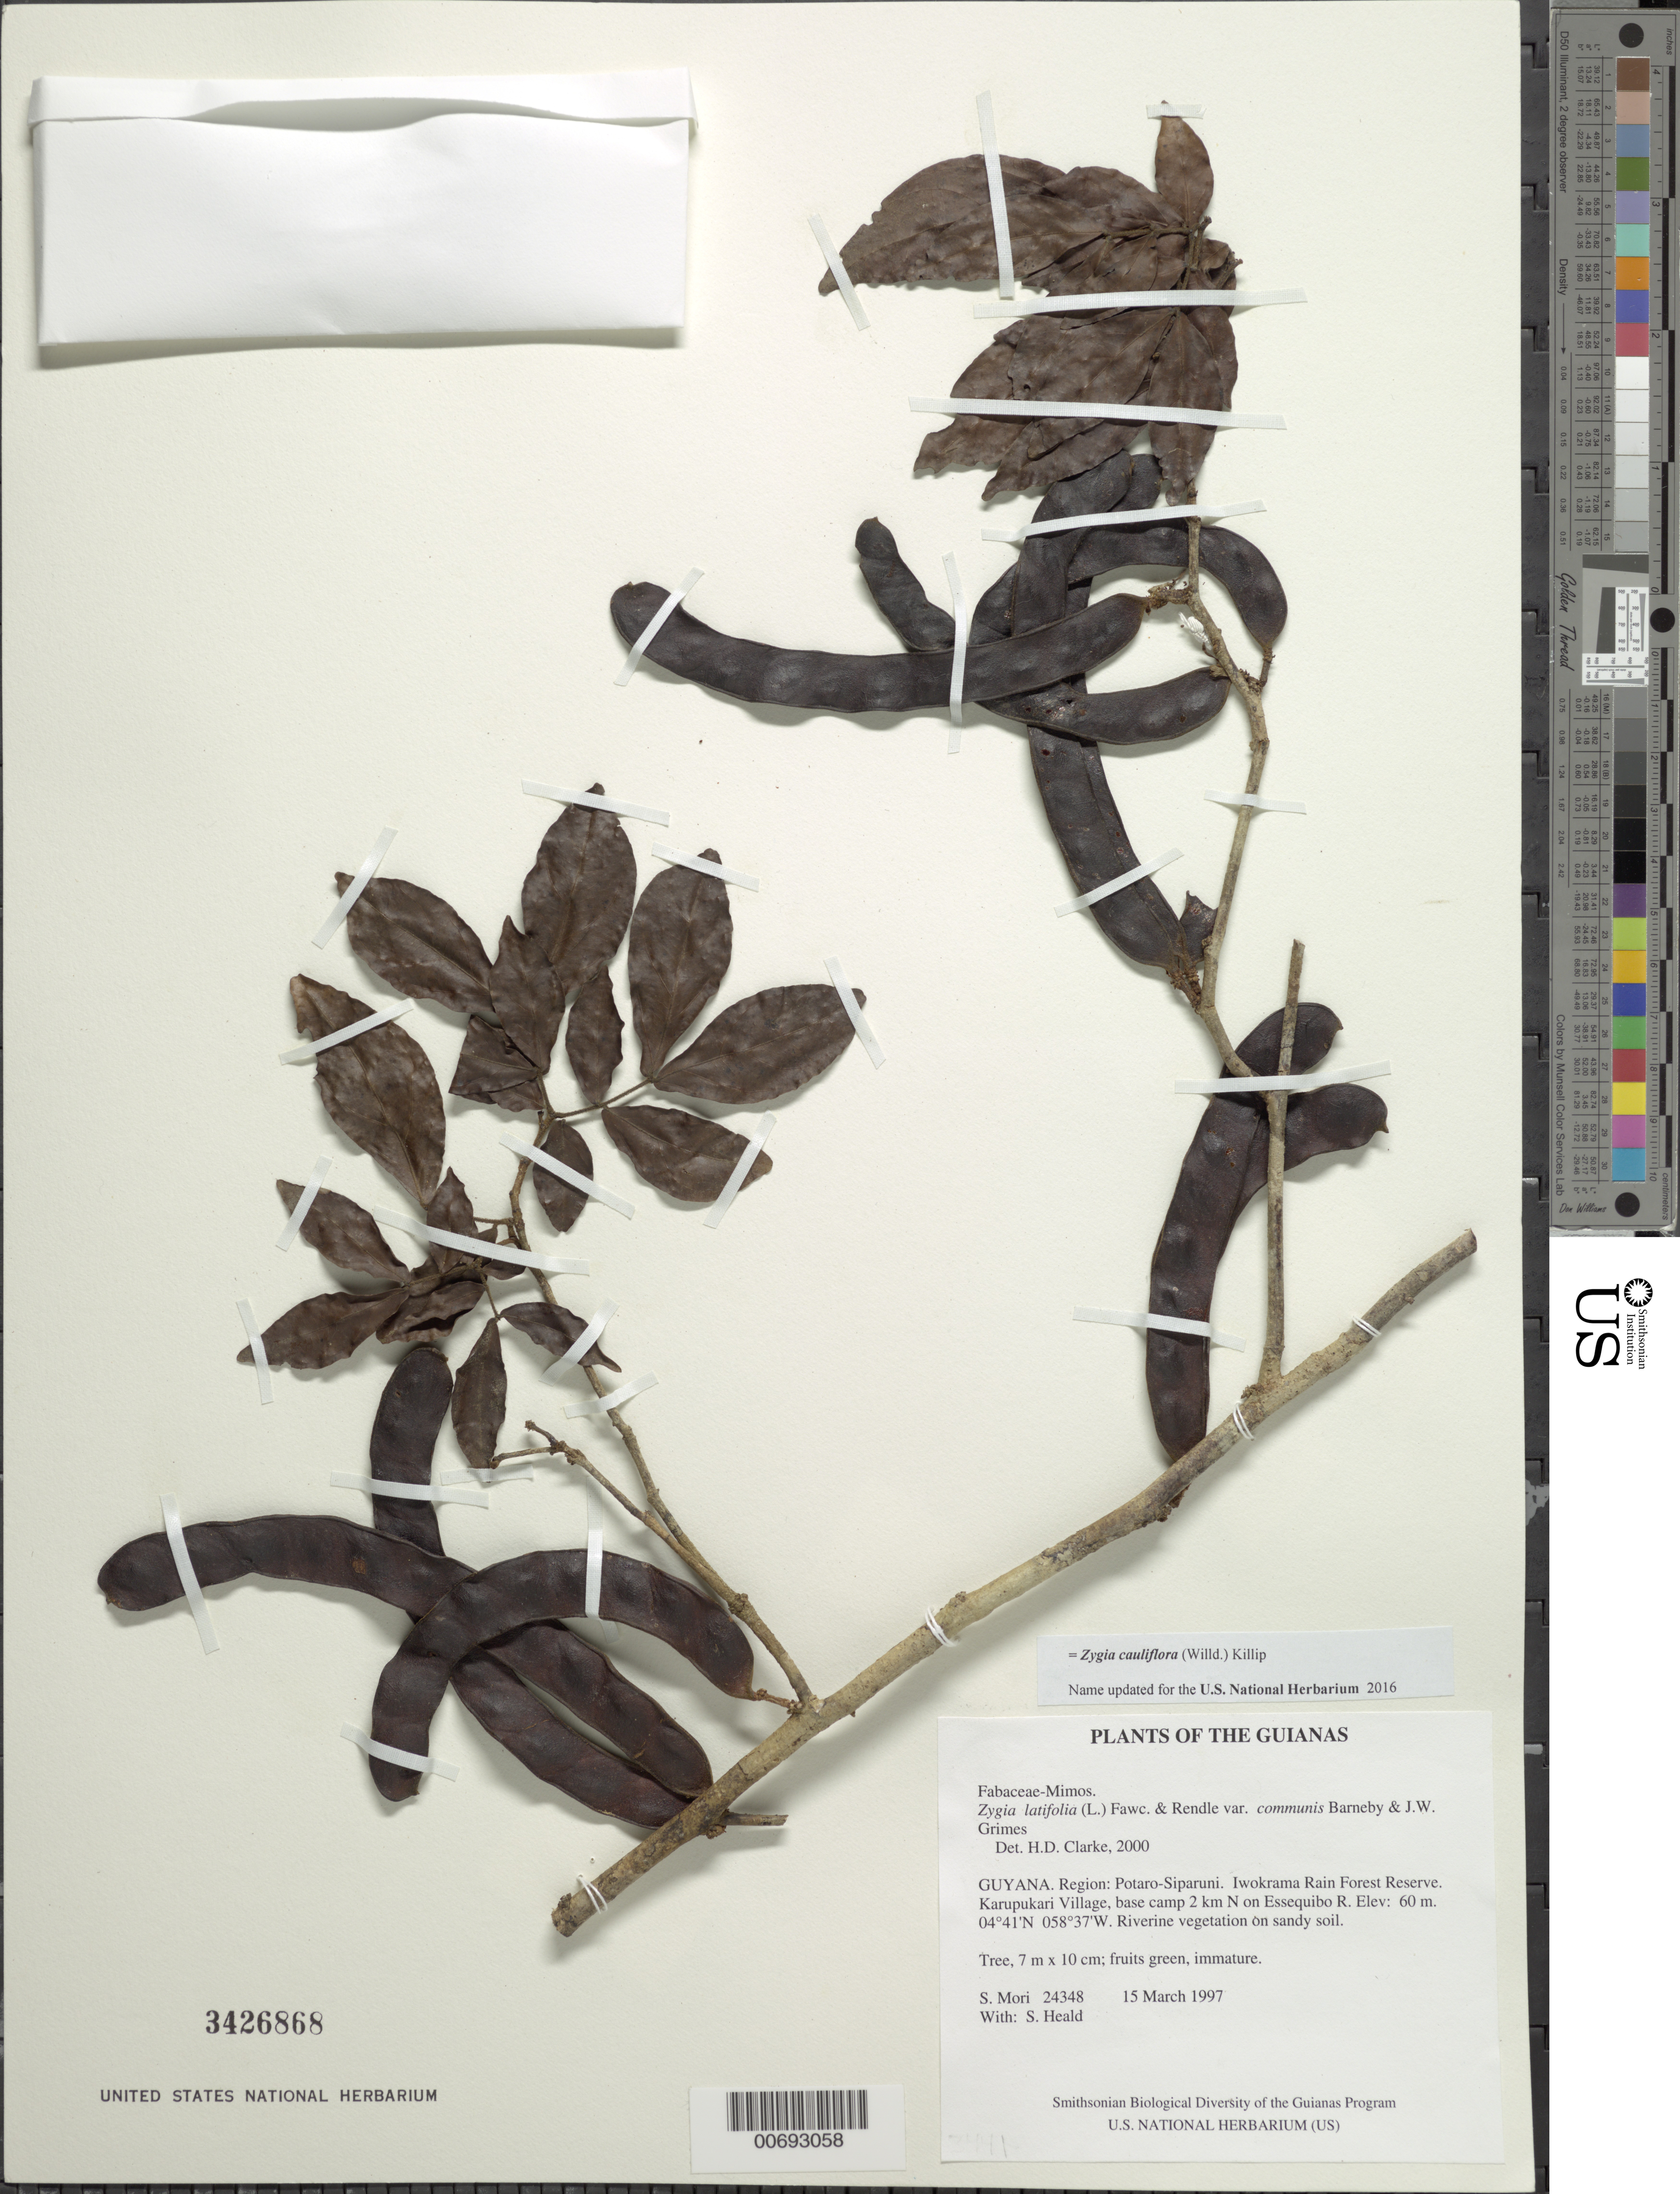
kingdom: Plantae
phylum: Tracheophyta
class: Magnoliopsida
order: Fabales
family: Fabaceae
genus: Zygia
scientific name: Zygia cauliflora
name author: (Willd.) Killip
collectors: S. Mori & S. Heald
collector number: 24348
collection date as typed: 15 March 1997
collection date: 1997-03-15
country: Guyana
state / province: Potaro-Siparuni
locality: Iwokrama Rain Forest Reserve. Karupukari Village, base camp 2 km N on Essequibo R.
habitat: Riverine vegetation on sandy soil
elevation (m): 60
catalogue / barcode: US 3426868